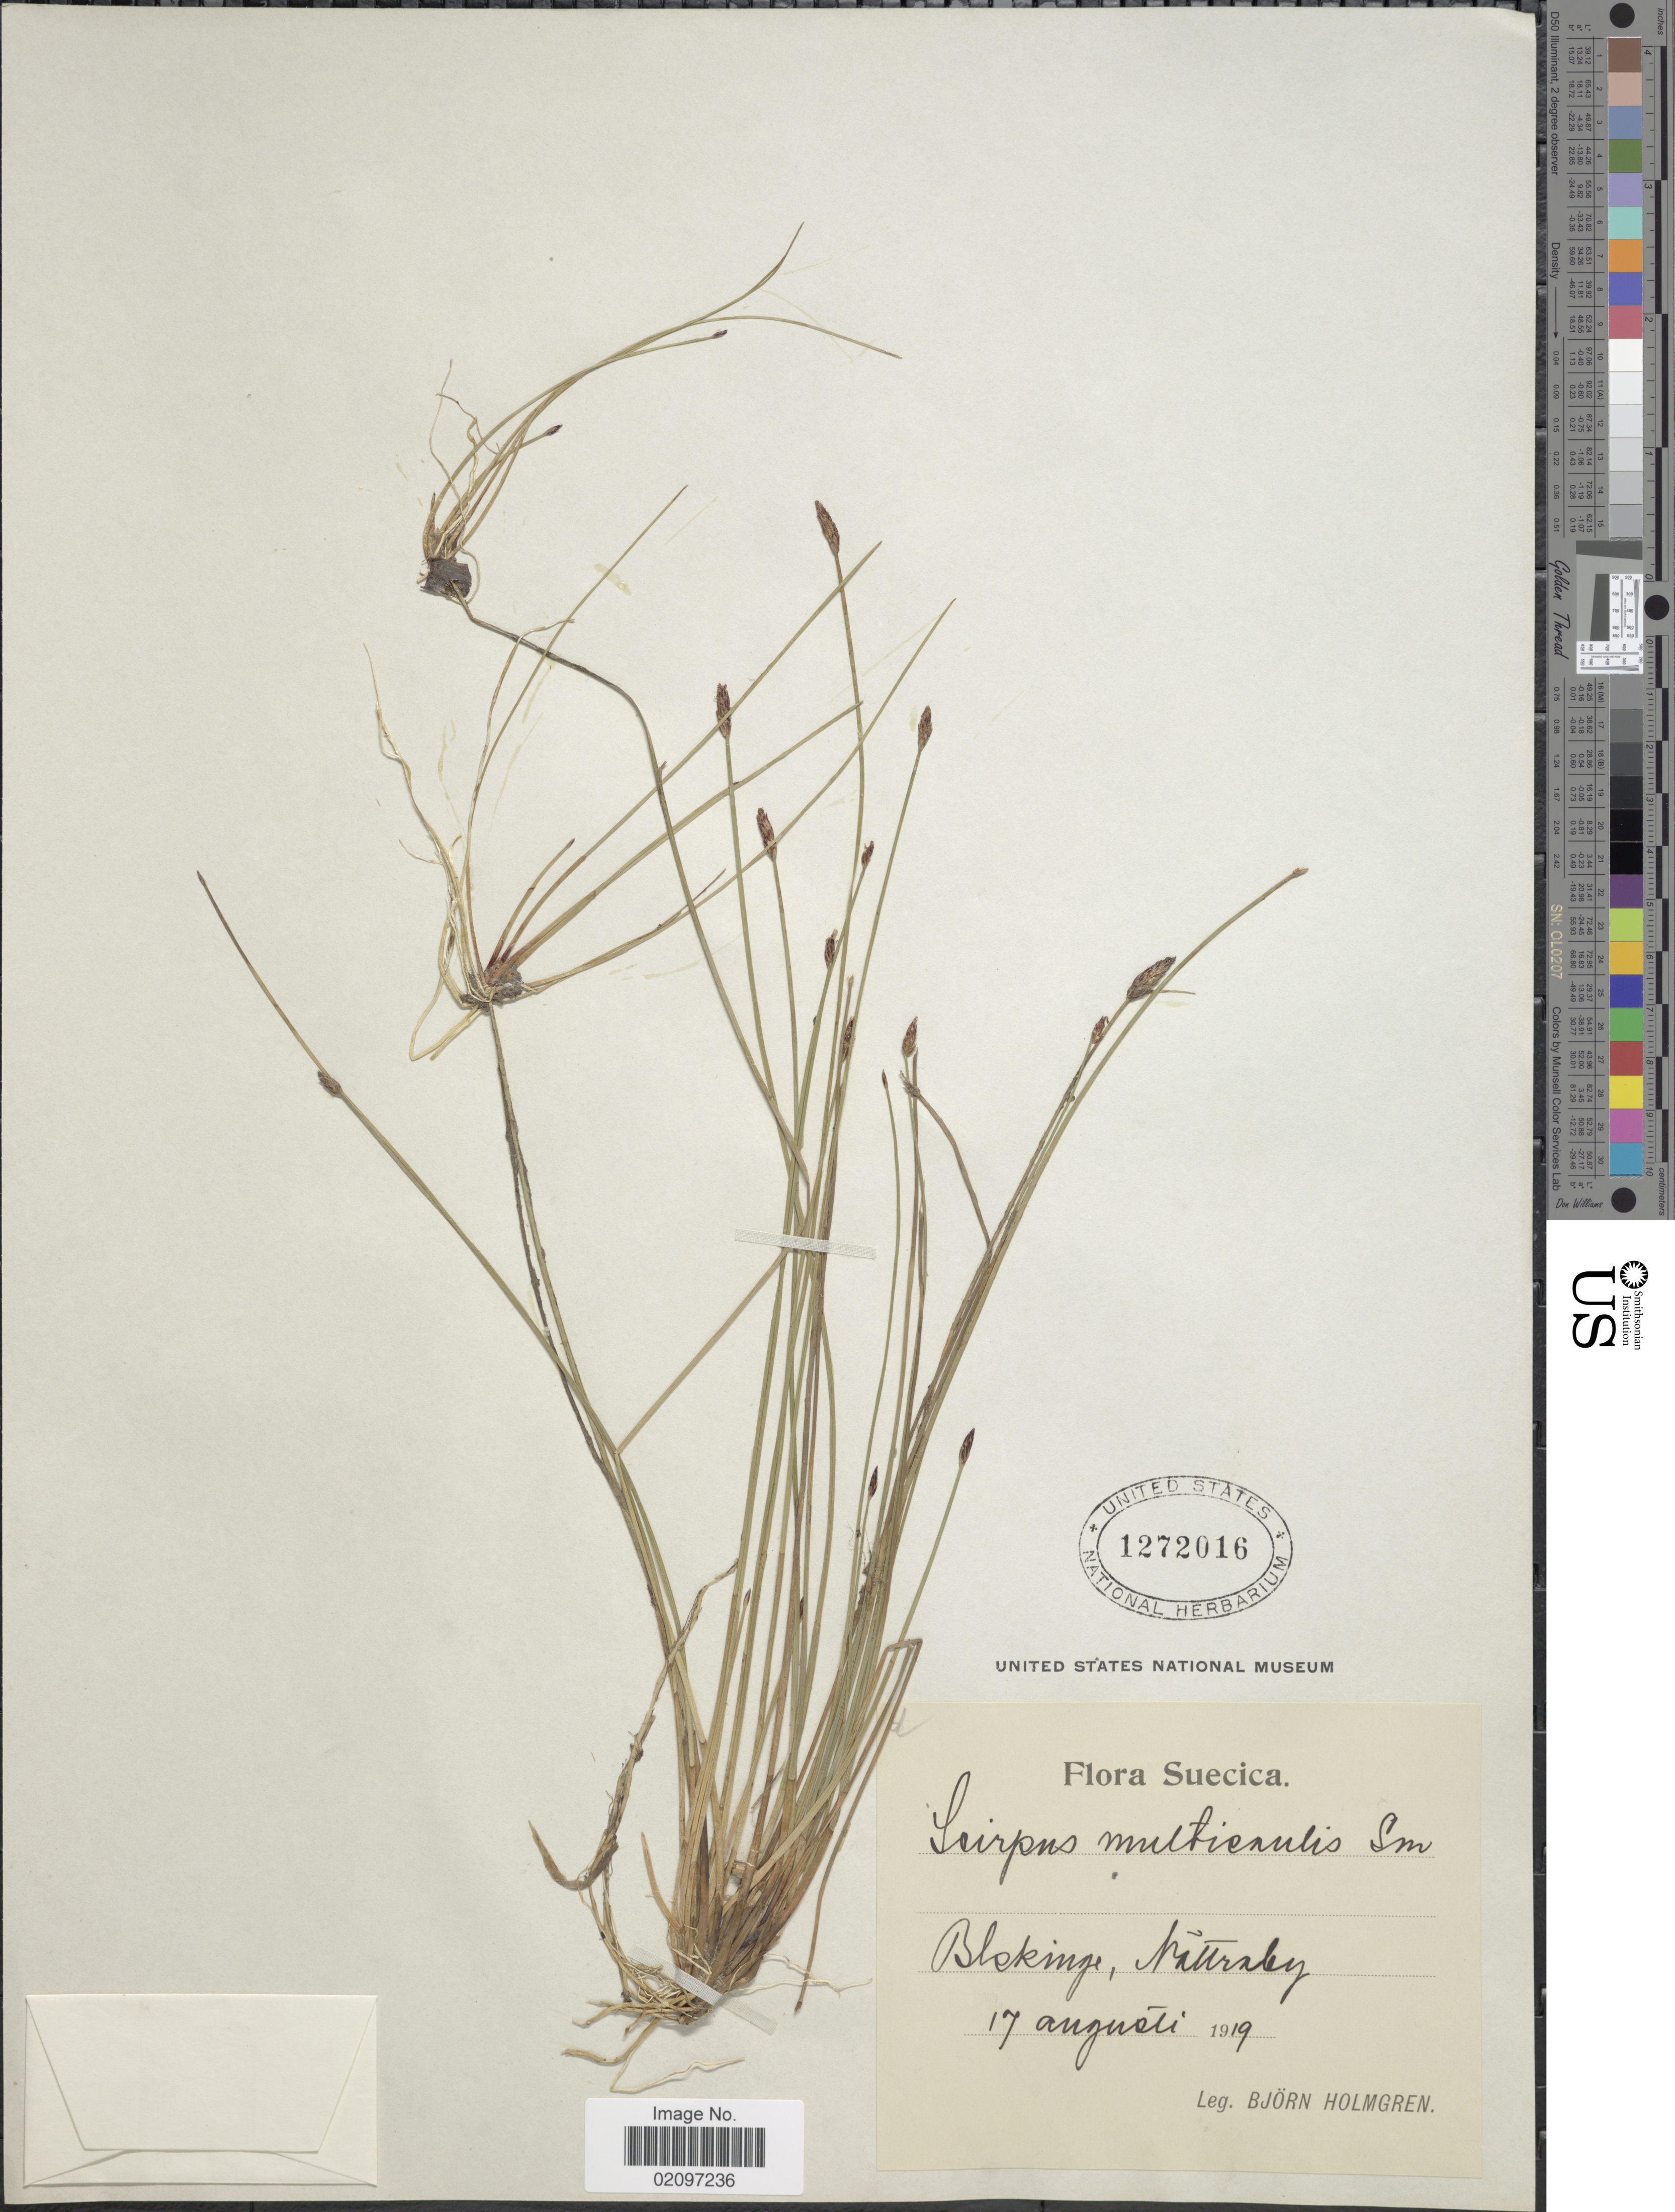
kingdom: Plantae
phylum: Tracheophyta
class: Liliopsida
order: Poales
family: Cyperaceae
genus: Eleocharis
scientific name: Eleocharis multicaulis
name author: (Sm.) Desv.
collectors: B. Holmgren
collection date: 1919-08-17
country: Sweden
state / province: Blekinge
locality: Blekinge, Pattrakey [interpreted]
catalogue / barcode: US 1272016